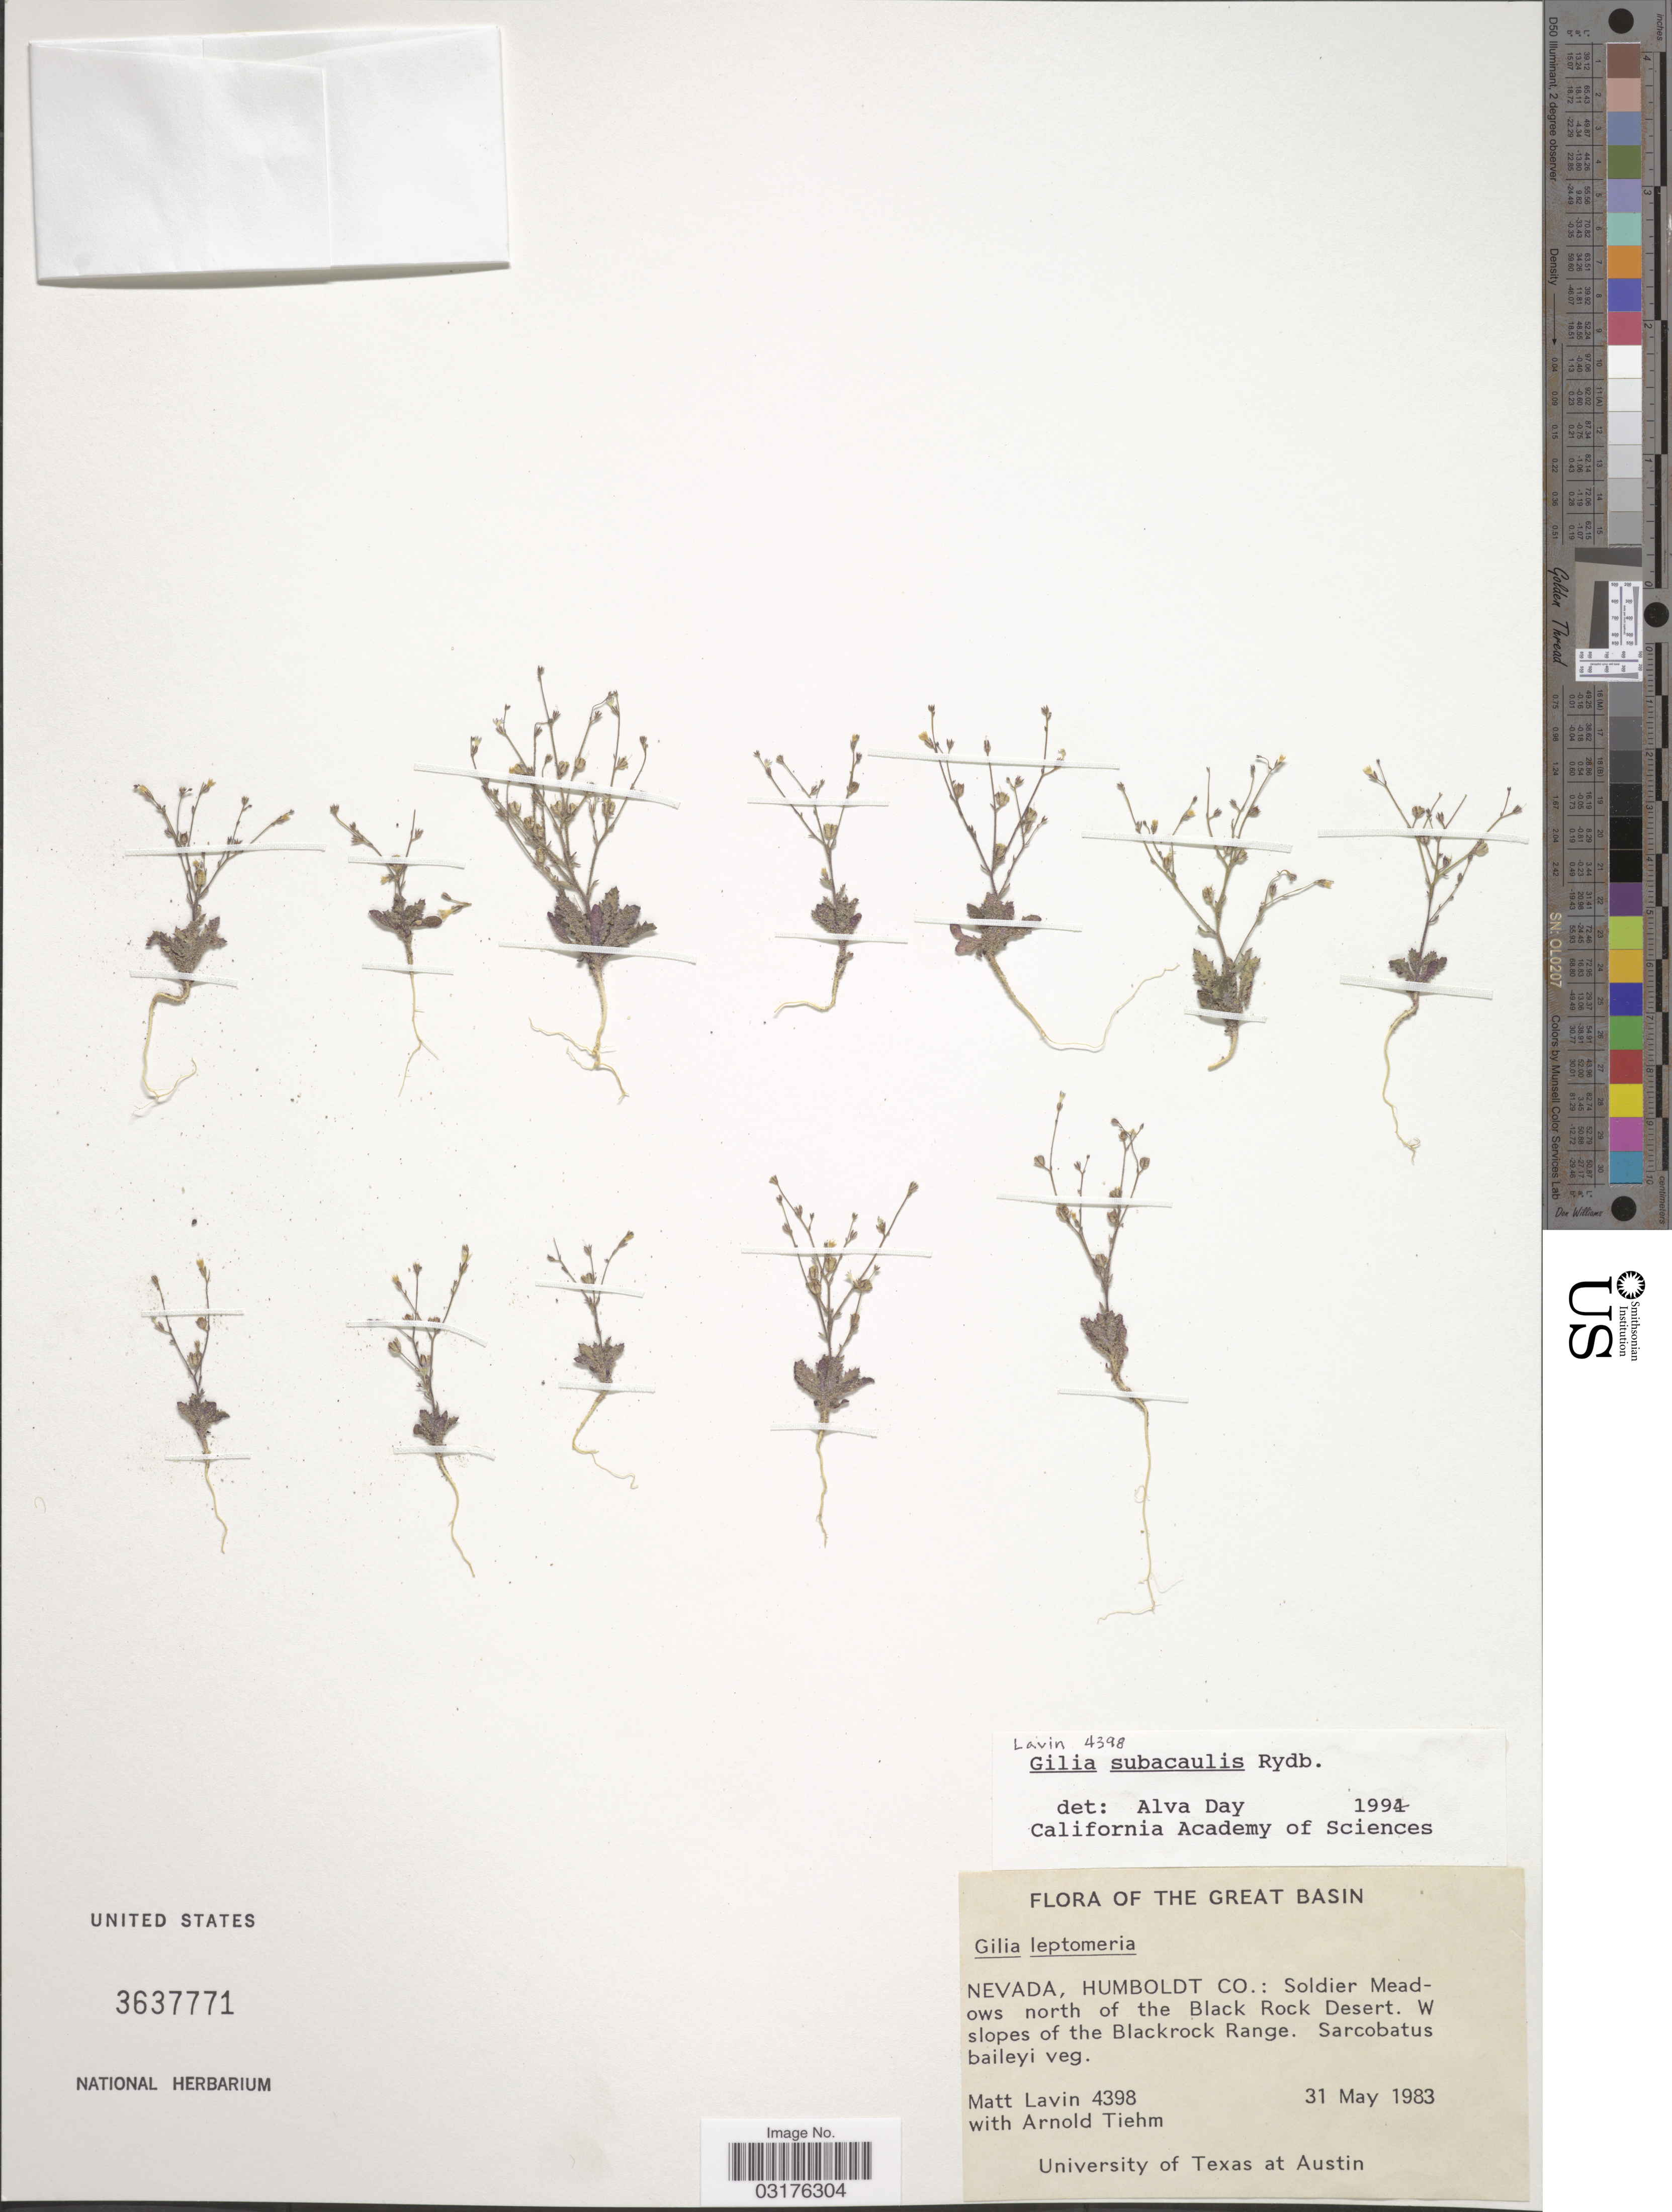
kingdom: Plantae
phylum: Tracheophyta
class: Magnoliopsida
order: Ericales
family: Polemoniaceae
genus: Aliciella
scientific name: Aliciella subacaulis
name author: (Rydb.) J.M. Porter & L.A. Johnson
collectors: M. Lavin & A. Tiehm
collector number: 4398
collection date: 1983-05-31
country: United States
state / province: Nevada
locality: The Great Basin, Humboldt Co.: Soldier Meadows north of the Black Rock Desert. W slopes of the Blackrock Range.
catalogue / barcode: US 3637771